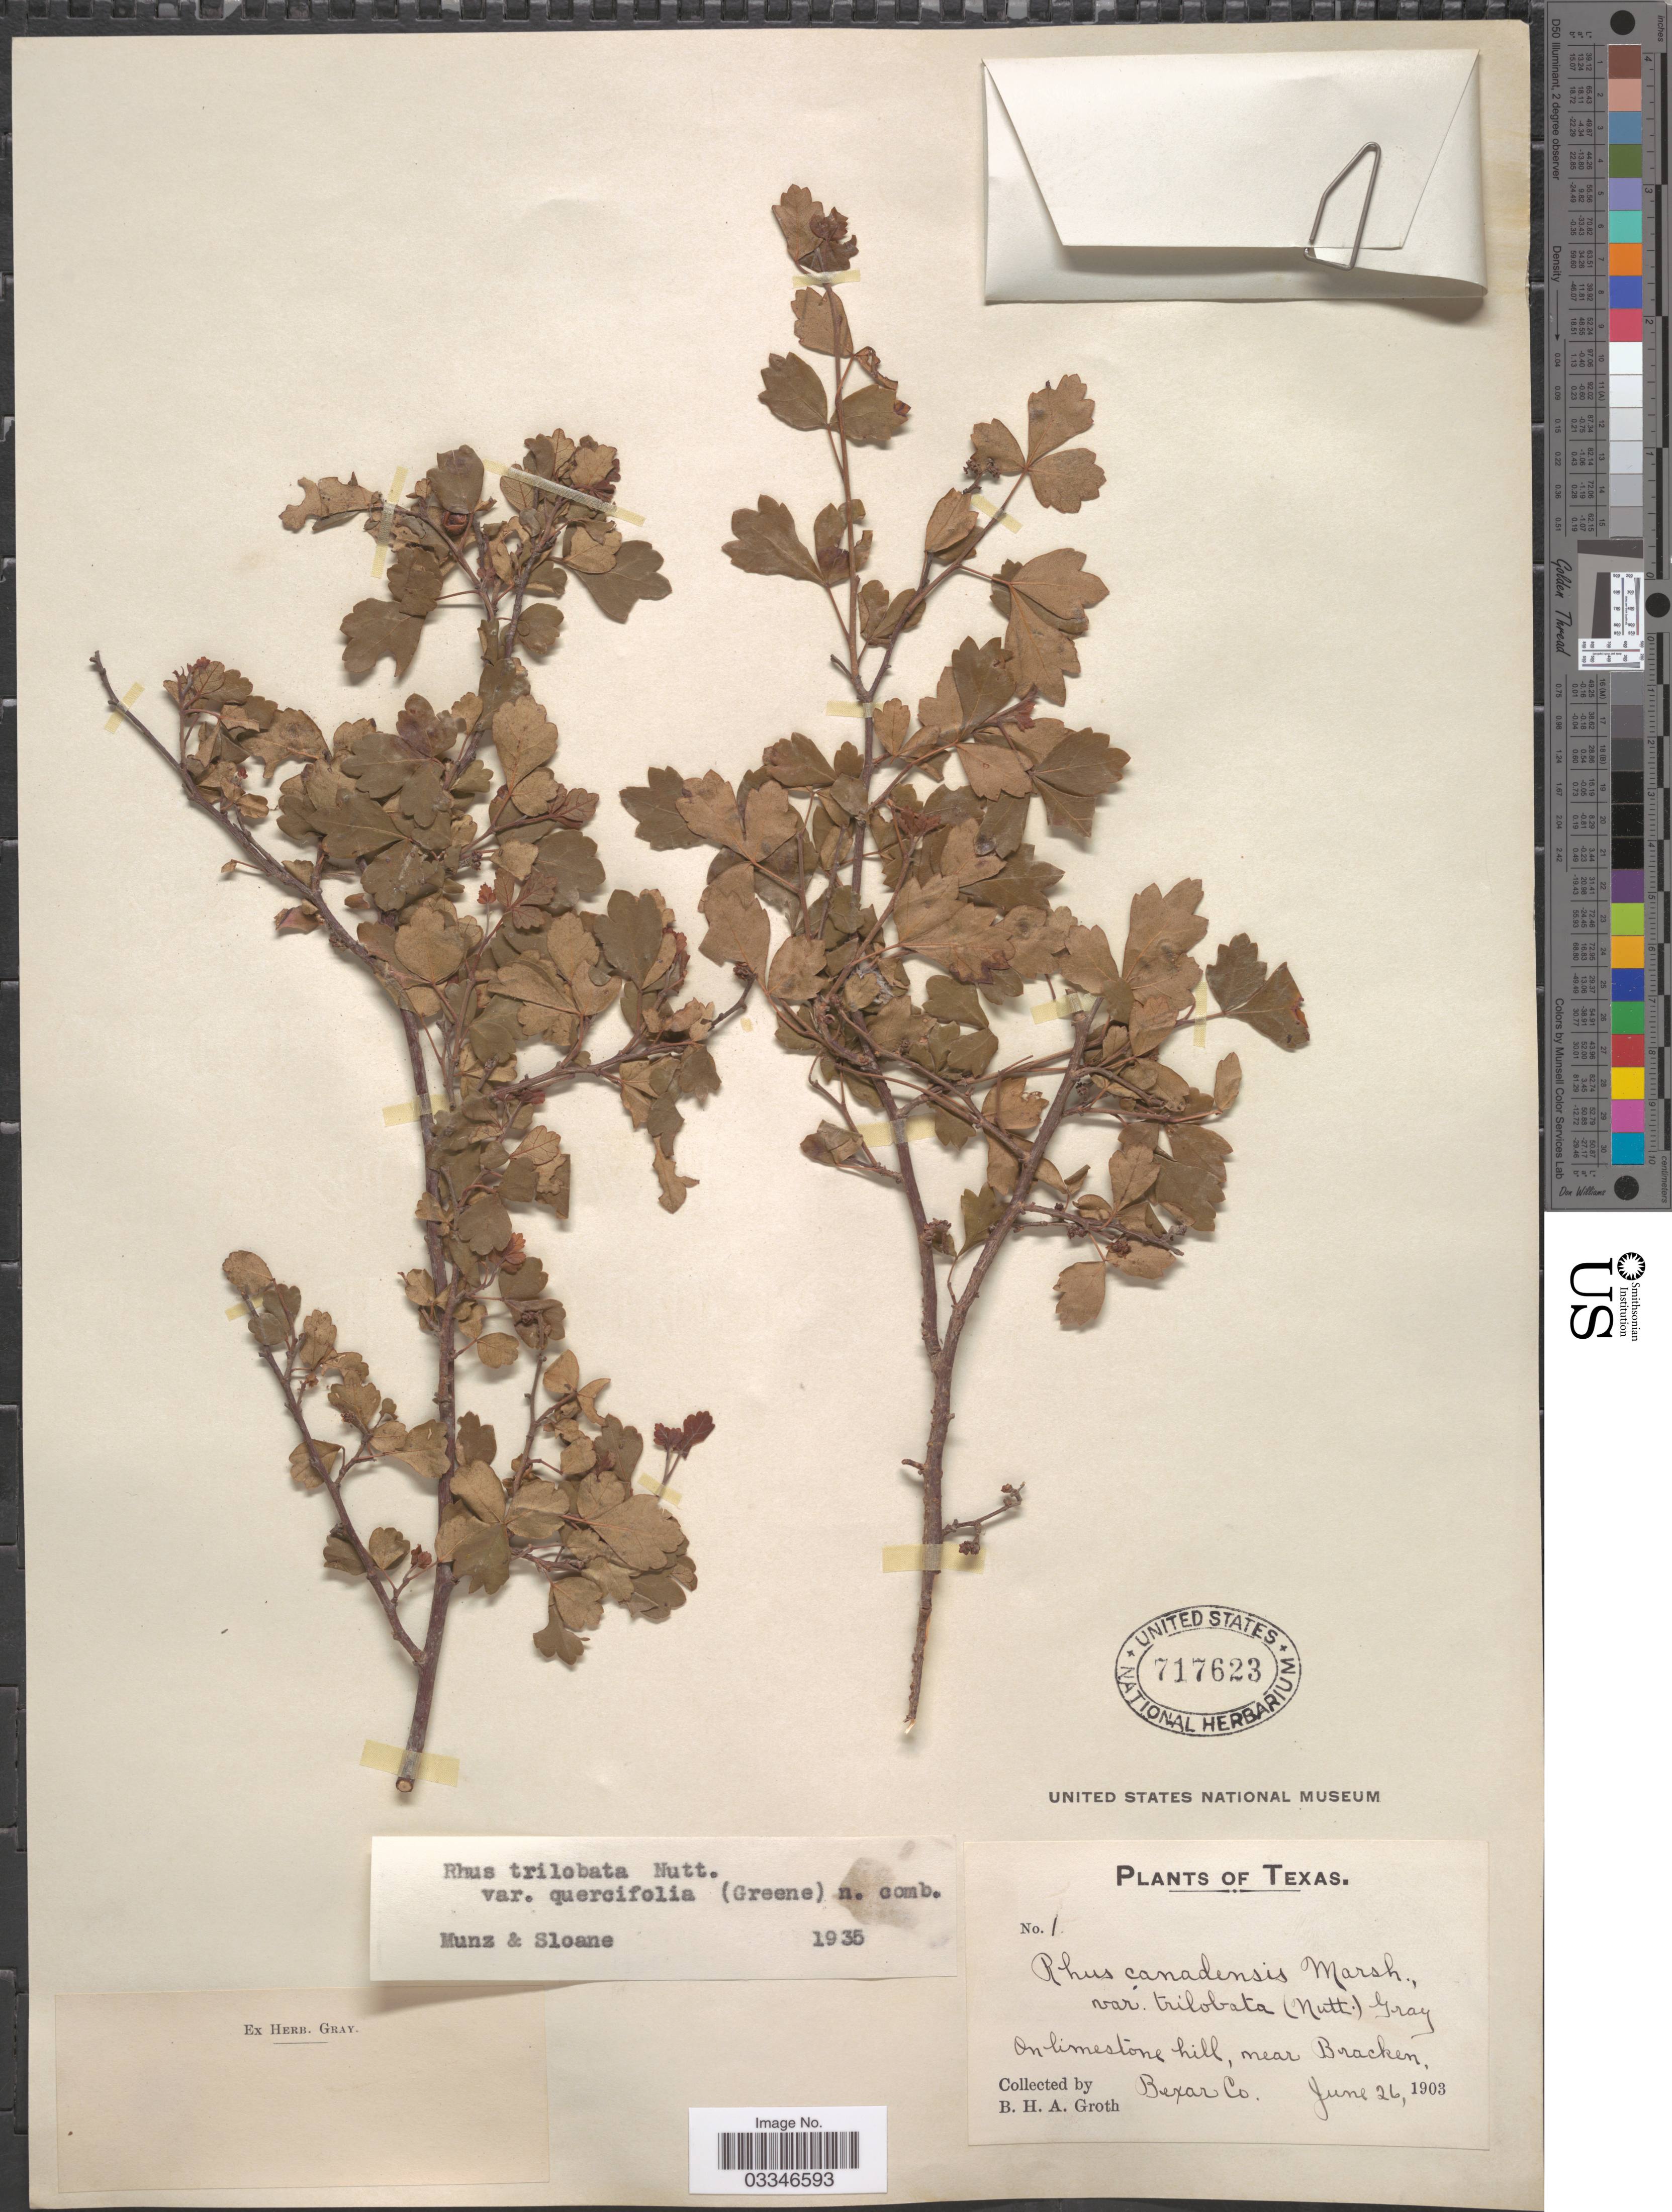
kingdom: Plantae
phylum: Tracheophyta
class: Magnoliopsida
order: Sapindales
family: Anacardiaceae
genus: Rhus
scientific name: Rhus trilobata var. quercifolia (Greene) Munz & Sloane ined.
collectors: B. Groth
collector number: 1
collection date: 1903-06-26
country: United States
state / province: Texas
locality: On limestone hill, near Bracken, Bexar Co.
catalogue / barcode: US 717623